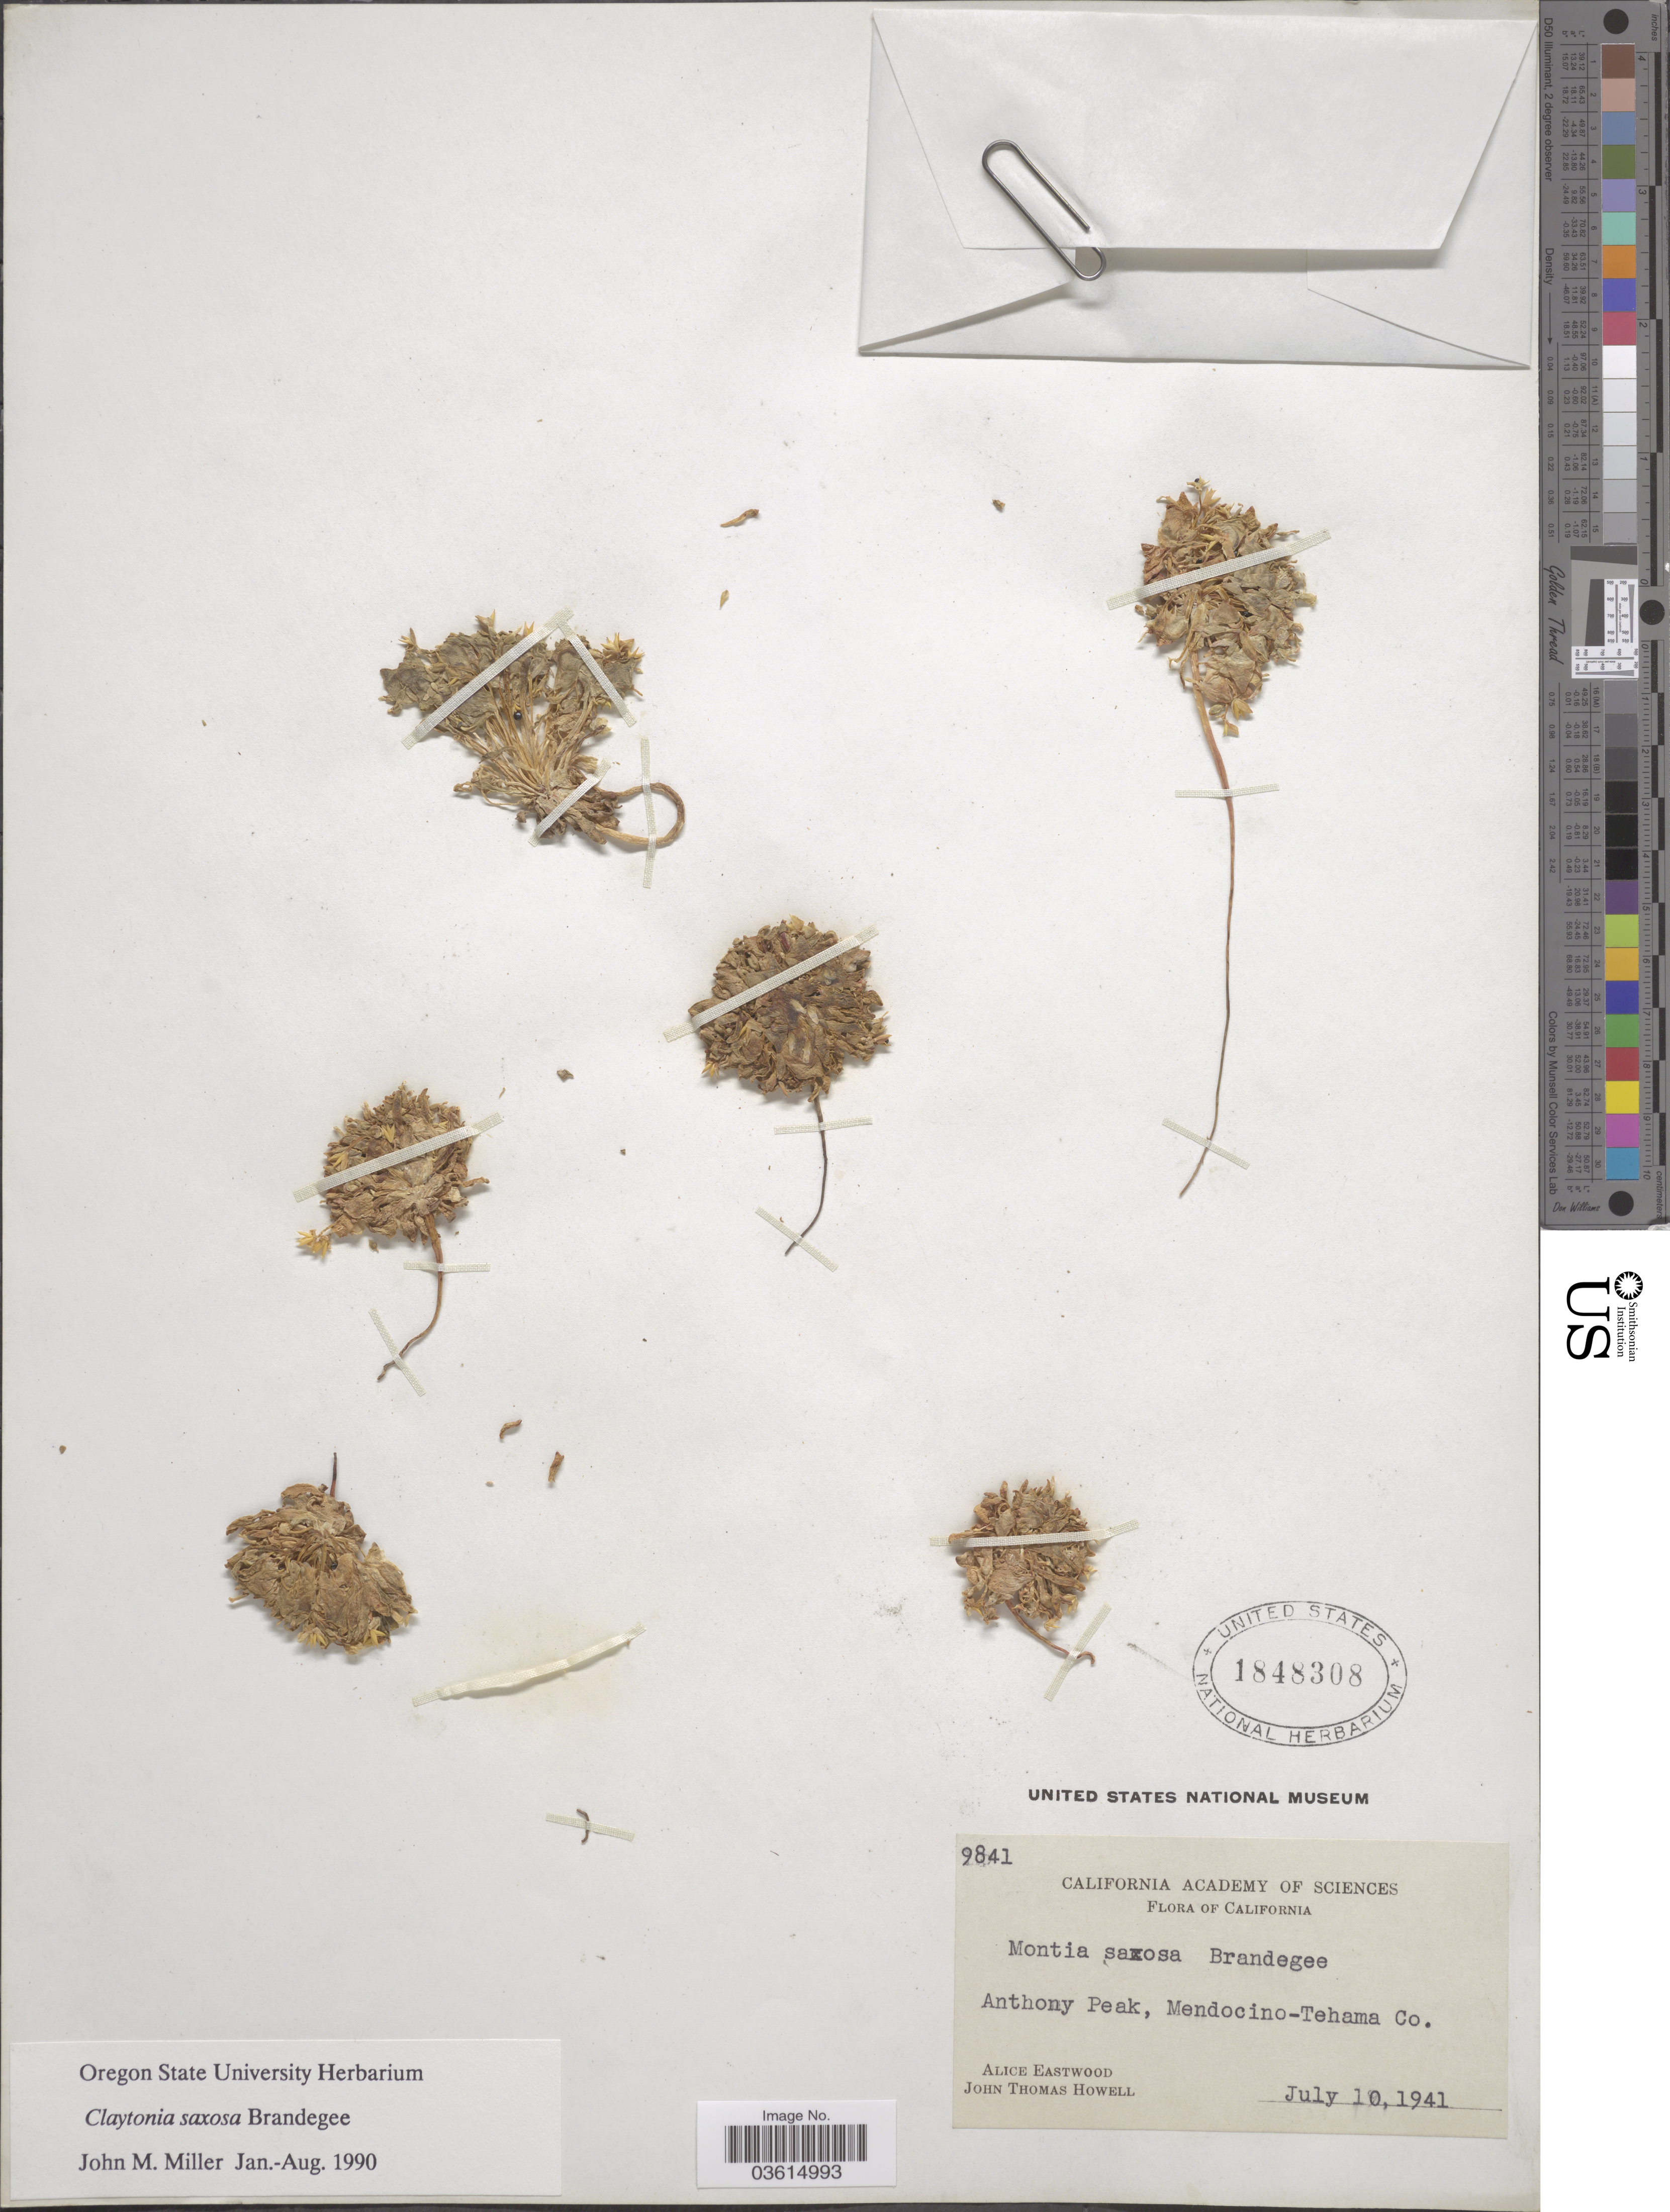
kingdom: Plantae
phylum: Tracheophyta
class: Magnoliopsida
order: Caryophyllales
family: Montiaceae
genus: Claytonia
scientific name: Claytonia saxosa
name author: Brandegee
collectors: A. Eastwood & J. T. Howell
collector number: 9841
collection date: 1941-07-10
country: United States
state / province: California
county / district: Mendocino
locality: Anthony Peak, Mendocino-Tehama Co.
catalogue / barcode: US 1848308